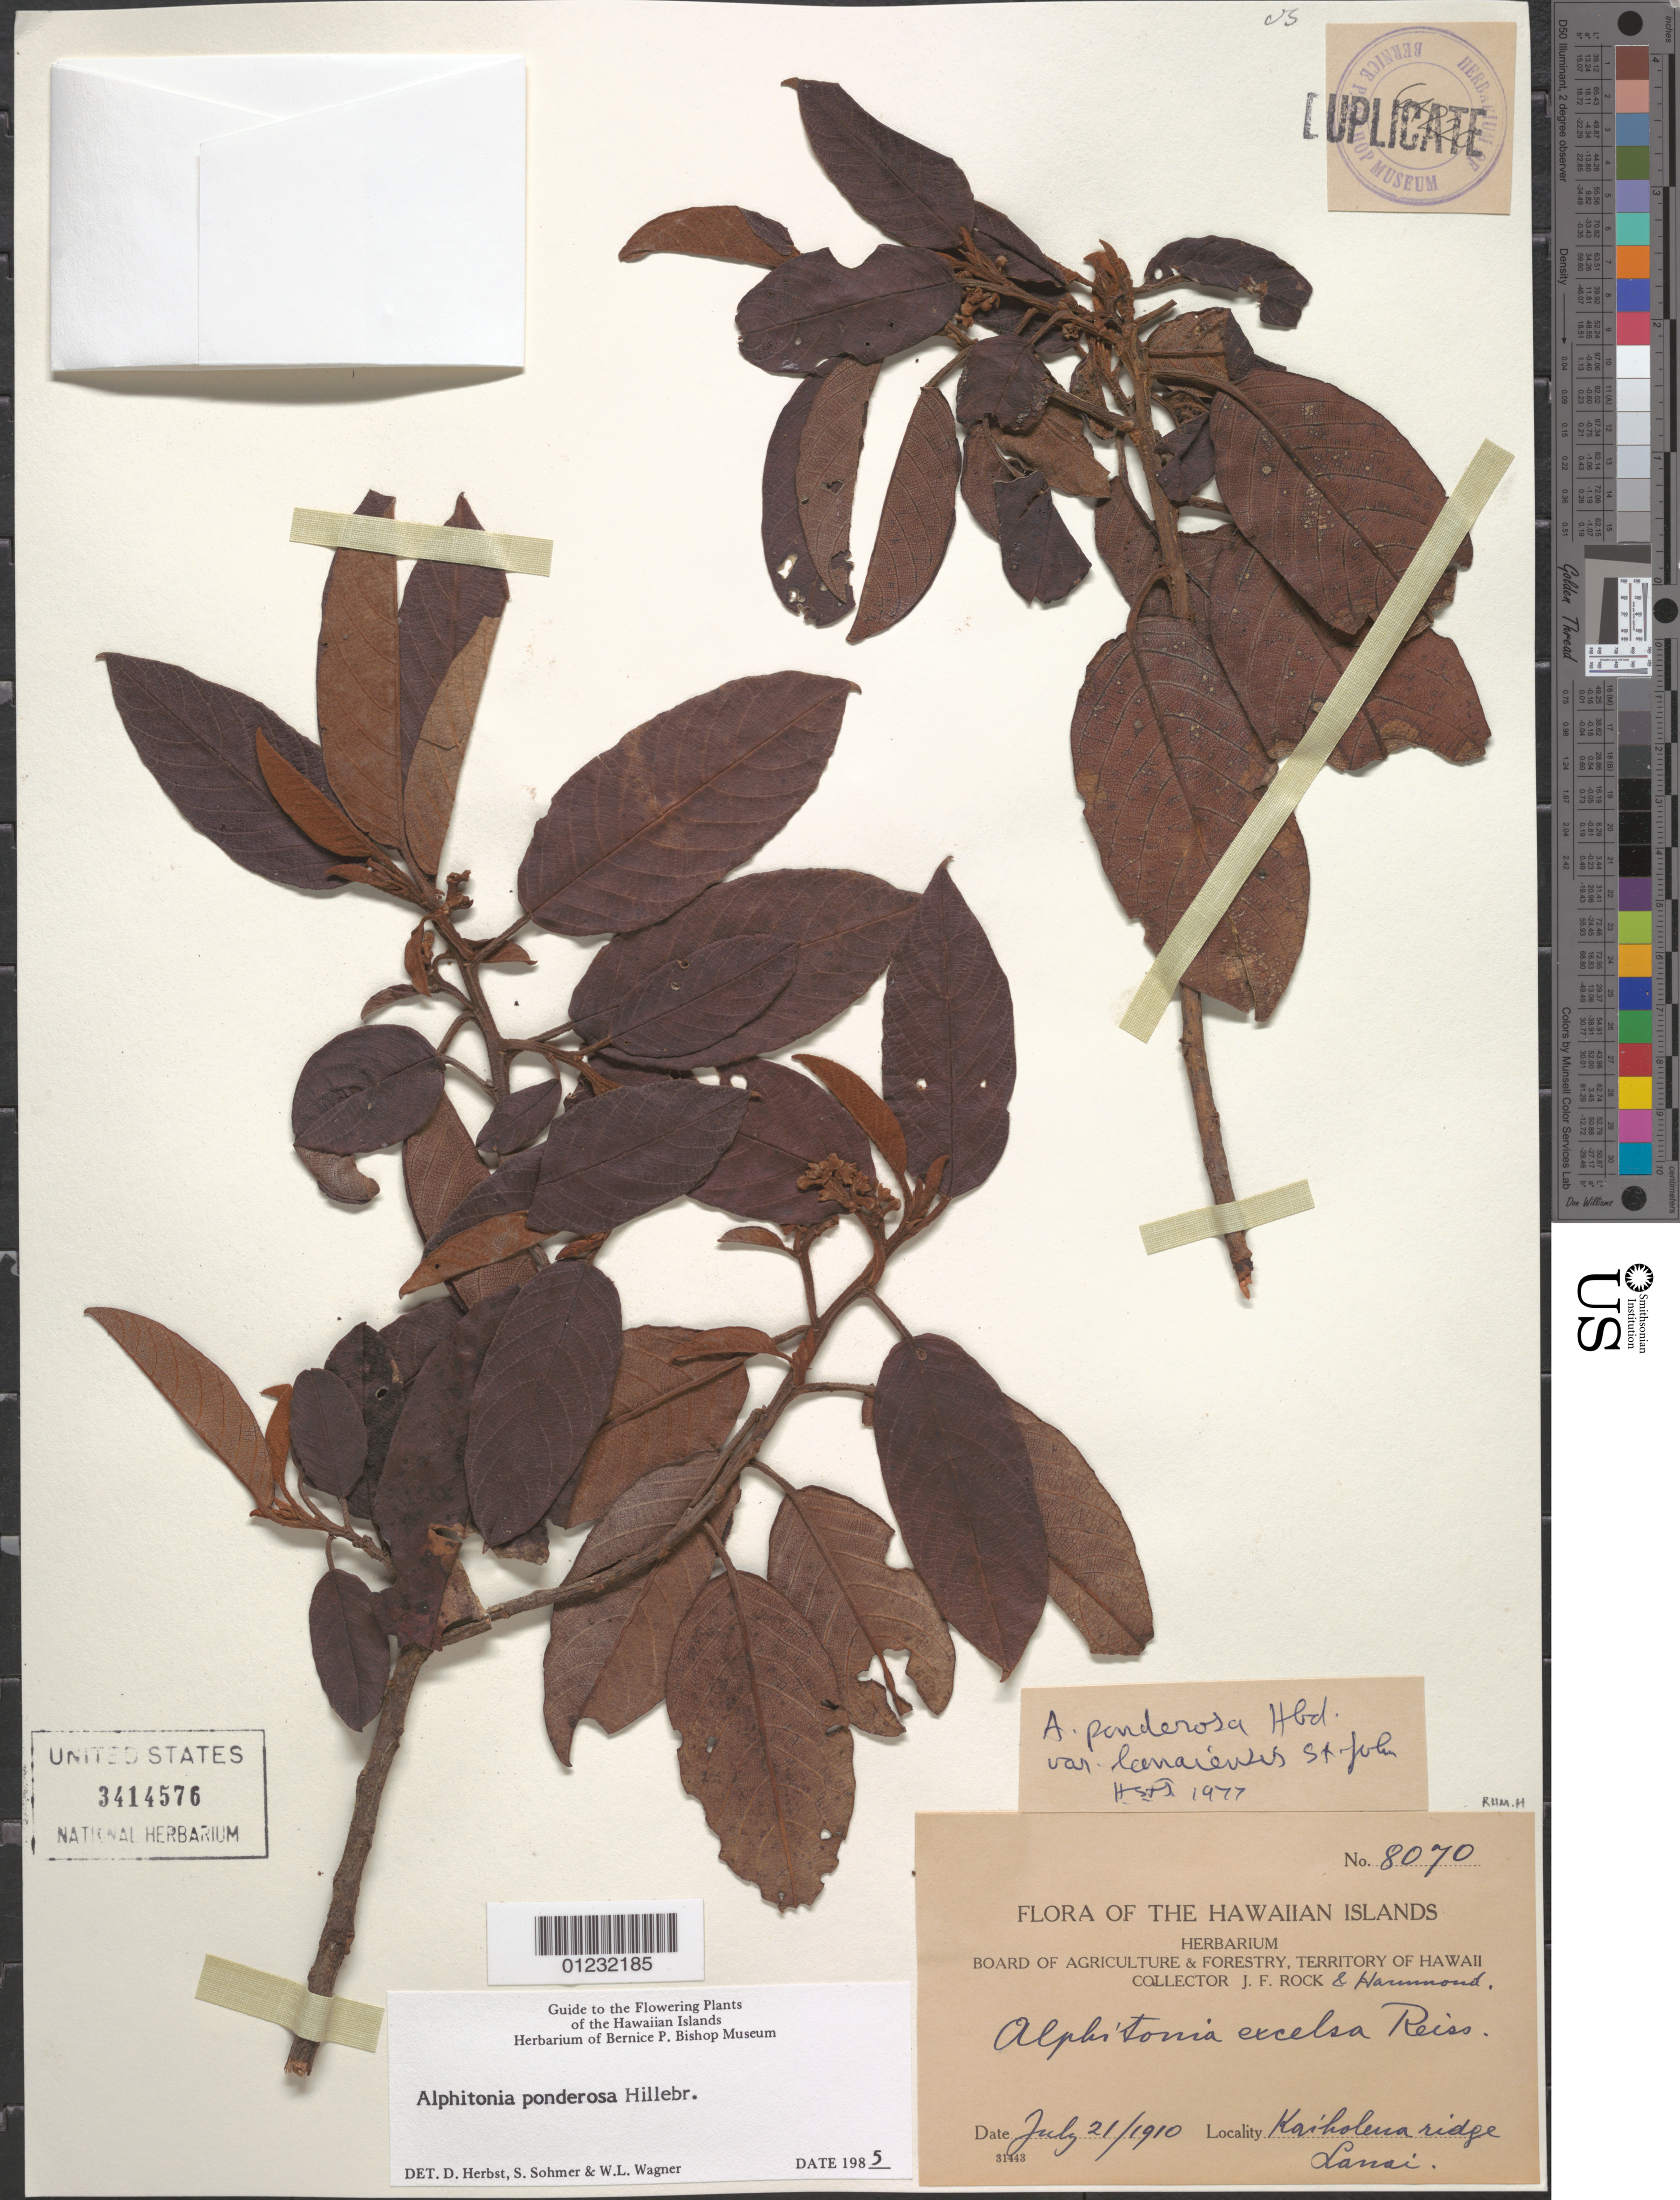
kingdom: Plantae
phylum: Tracheophyta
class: Magnoliopsida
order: Rosales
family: Rhamnaceae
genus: Alphitonia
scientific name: Alphitonia ponderosa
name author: Hillebr.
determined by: Herbst, D. R.; Sohmer, S. H.; Wagner, W. L.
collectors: J. F. Rock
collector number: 8070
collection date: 1910-07-21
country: United States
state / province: Hawaii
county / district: Maui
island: Lana'i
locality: Kaiholeua Ridge.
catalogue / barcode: US 3414576